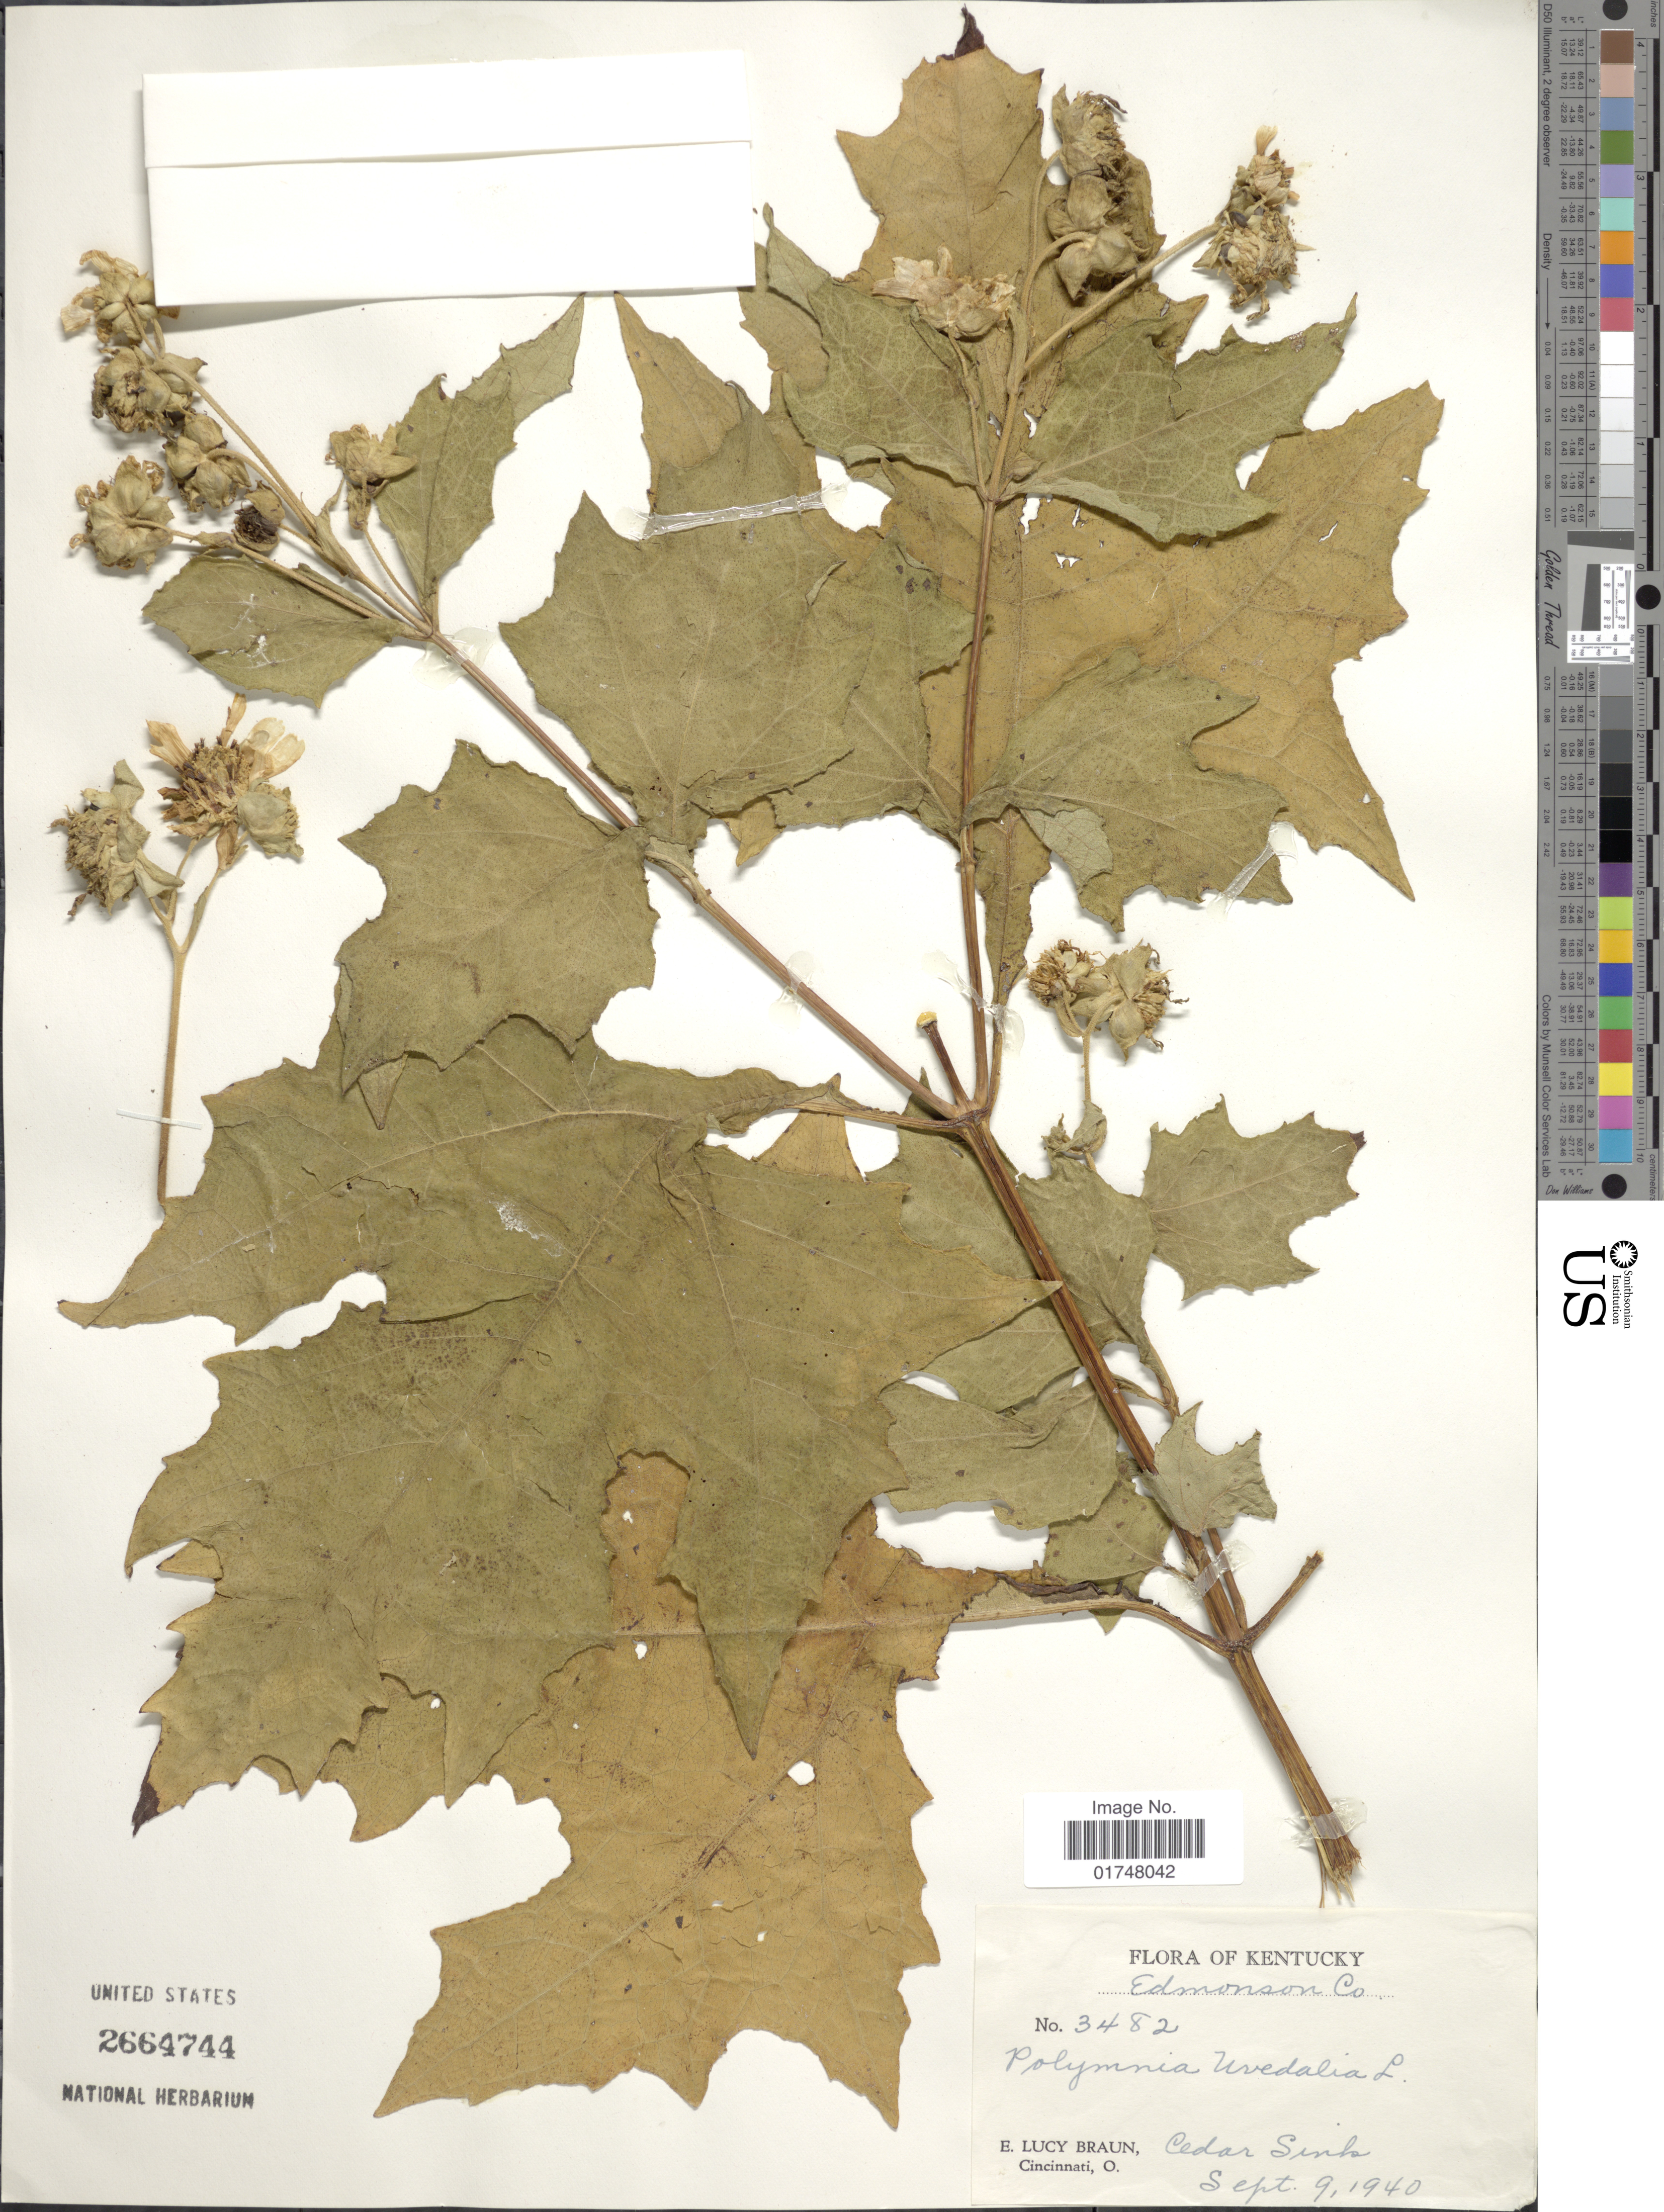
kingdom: Plantae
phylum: Tracheophyta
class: Magnoliopsida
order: Asterales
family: Asteraceae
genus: Smallanthus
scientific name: Smallanthus uvedalia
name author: (L.) Mack. ex Mack.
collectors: E. L. Braun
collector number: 3482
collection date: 1940-09-09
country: United States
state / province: Kentucky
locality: Edmonson Co.: Cedar Sink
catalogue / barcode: US 2664744